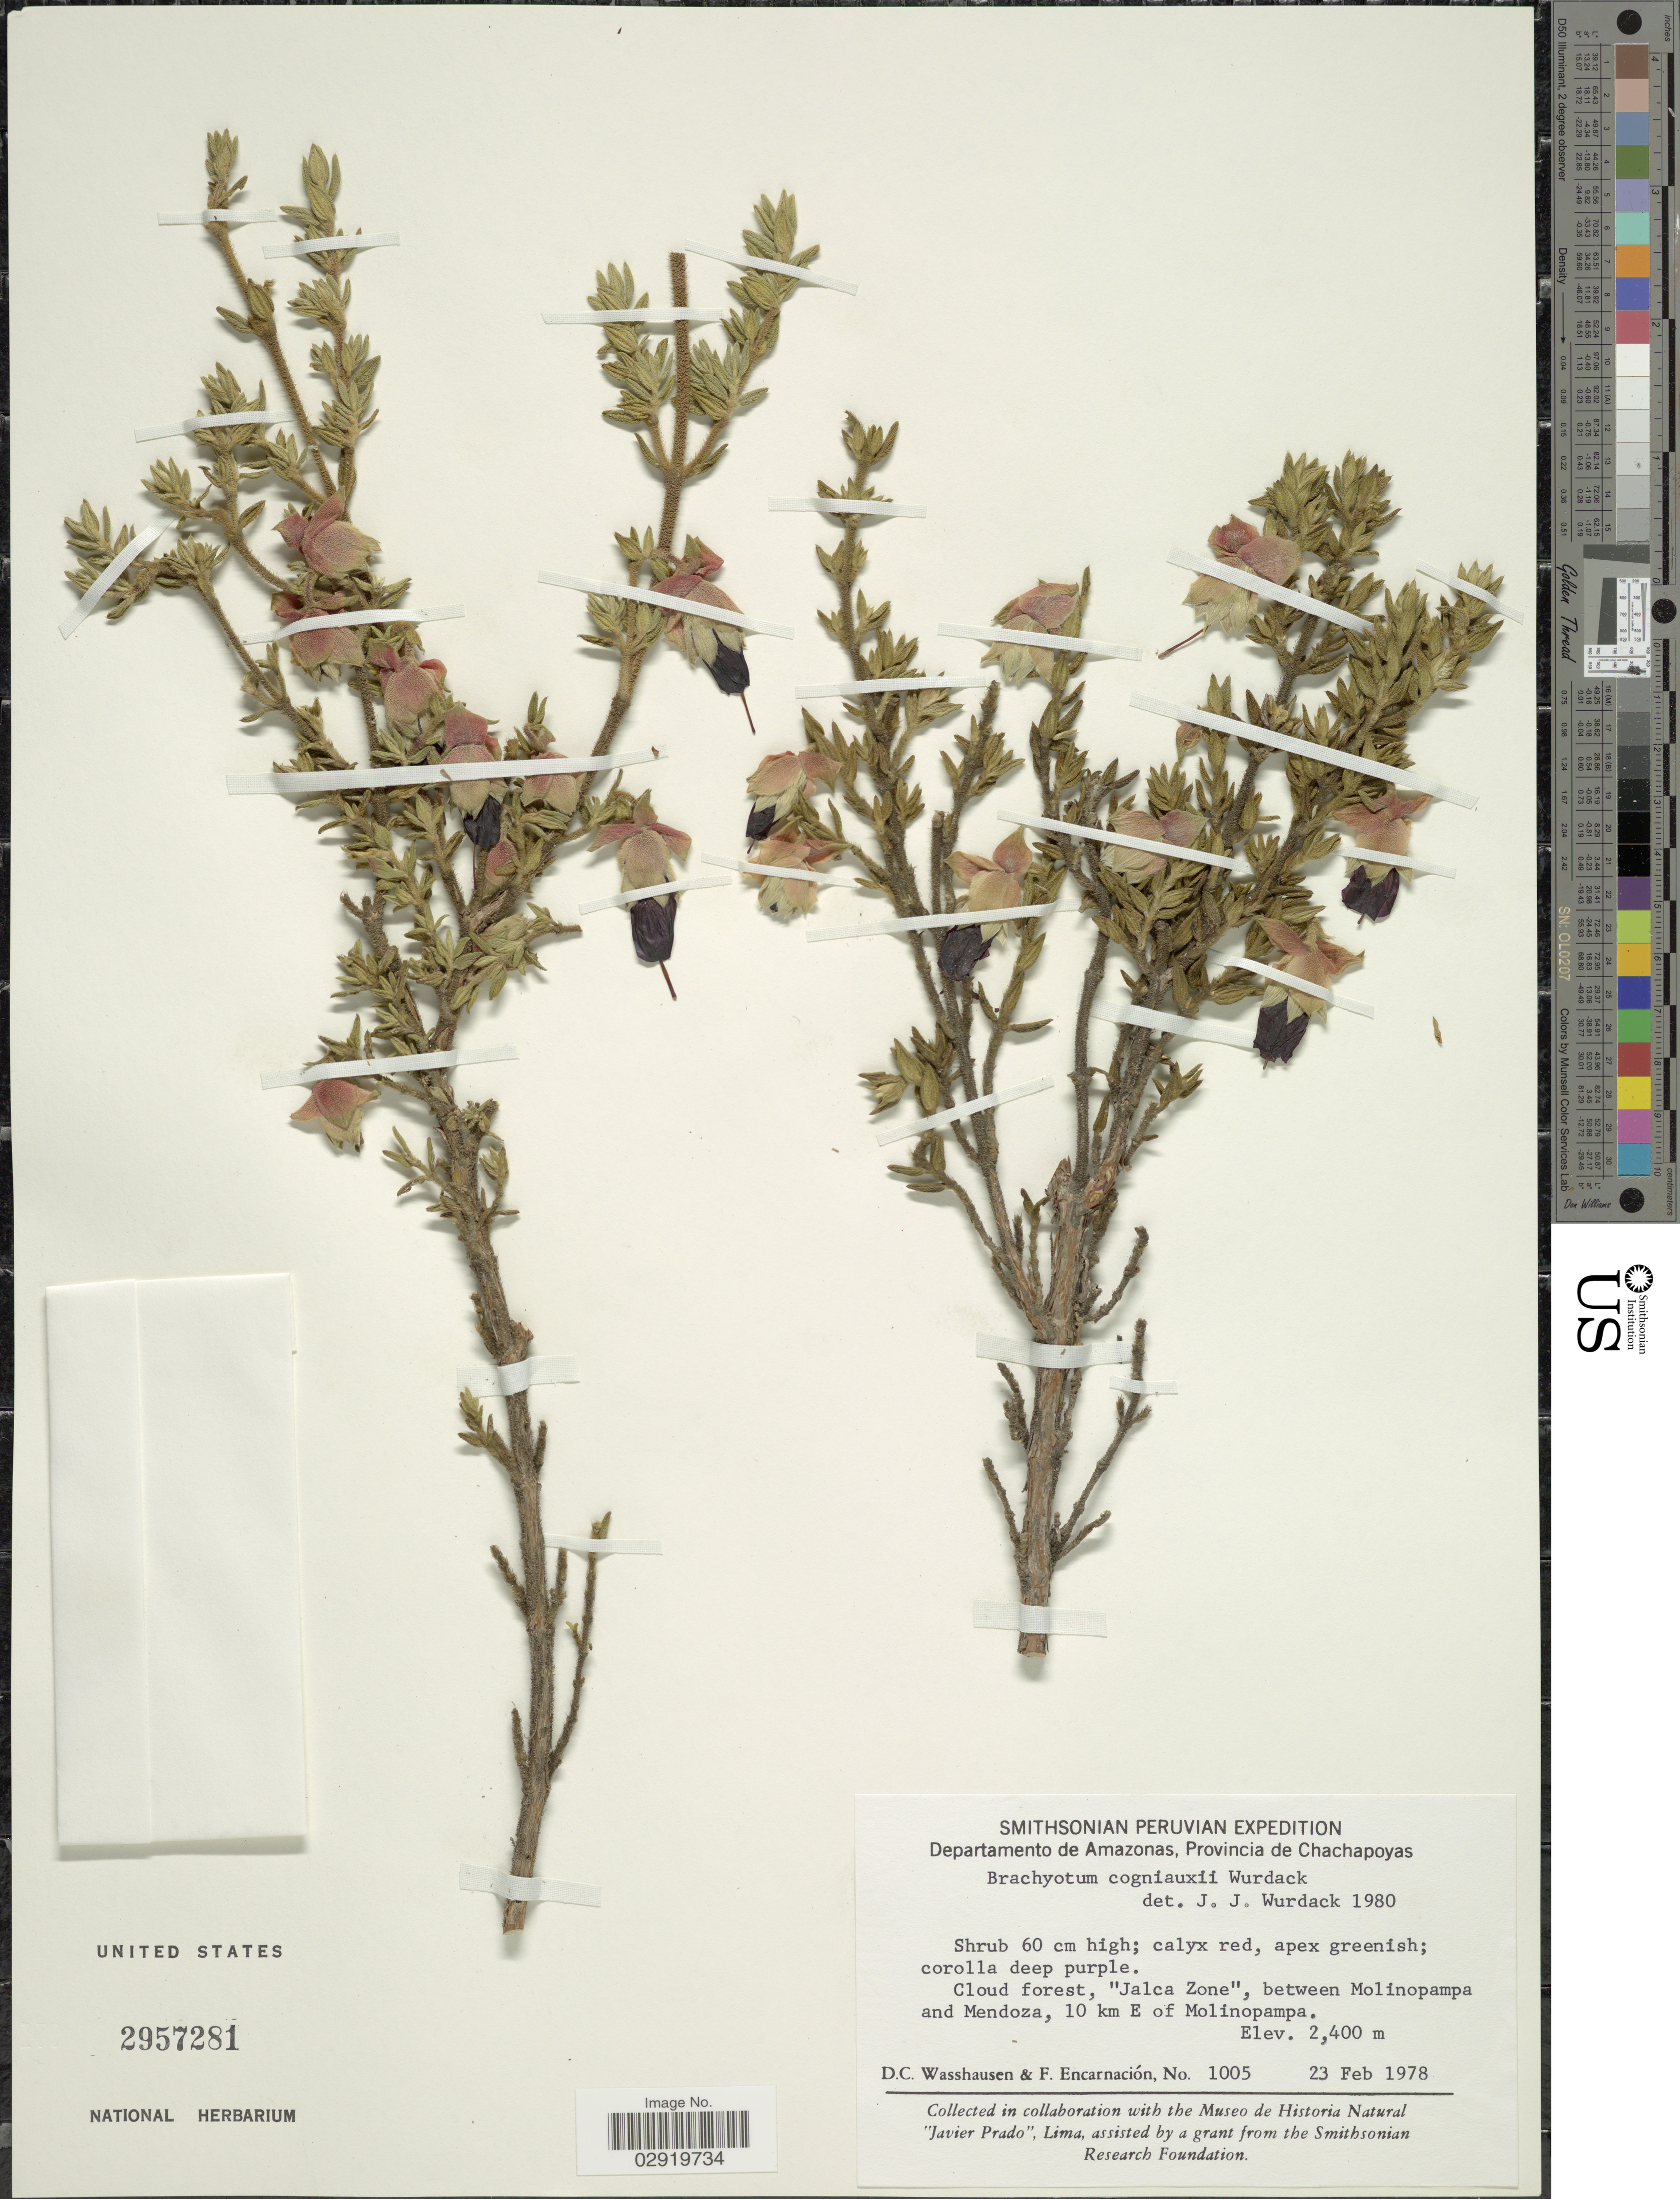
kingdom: Plantae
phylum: Tracheophyta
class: Magnoliopsida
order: Myrtales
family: Melastomataceae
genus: Brachyotum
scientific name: Brachyotum cogniauxii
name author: Wurdack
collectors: D. C. Wasshausen & F. Encarnación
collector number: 1005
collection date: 1978-02-23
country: Peru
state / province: Amazonas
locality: Departamento de Amazonas, Provincia de Chachapoyas. "Jalca Zone", between Molinopampa and Mendoza, 10 km E of Molinopampa.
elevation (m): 2400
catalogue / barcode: US 2957281